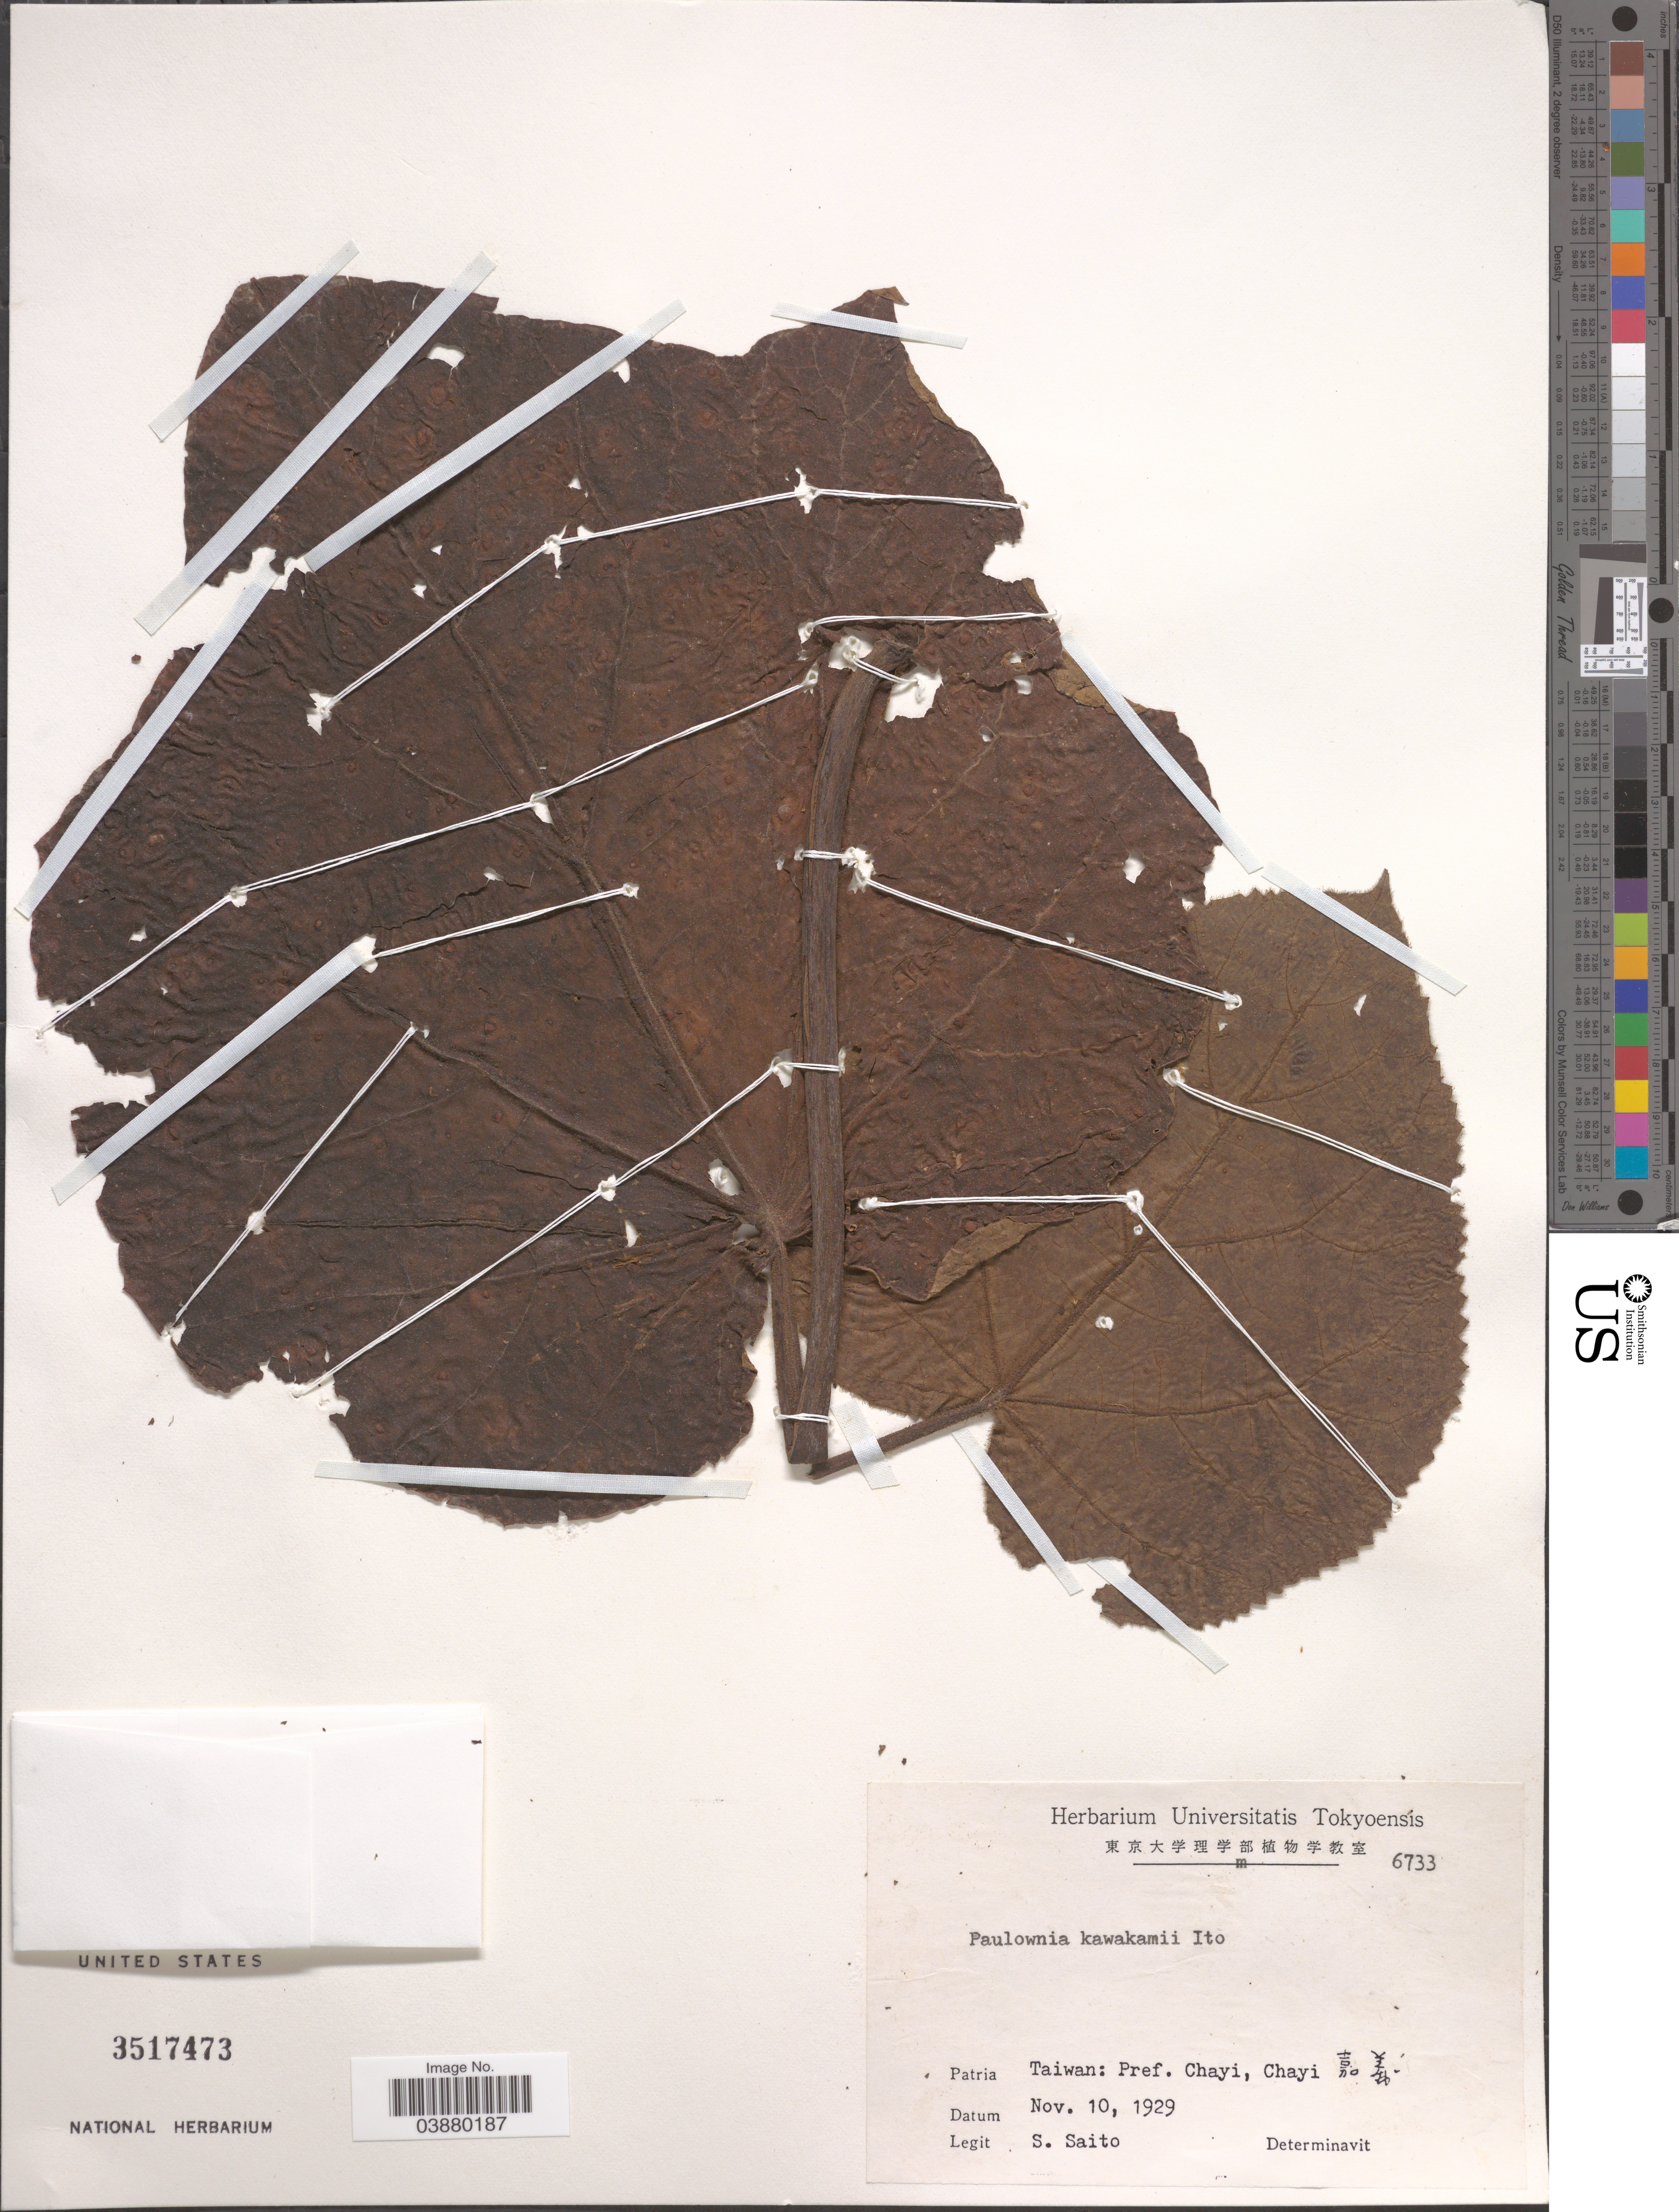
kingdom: Plantae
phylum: Tracheophyta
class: Magnoliopsida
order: Lamiales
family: Paulowniaceae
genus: Paulownia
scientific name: Paulownia kawakamii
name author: T. Itô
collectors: S. Saito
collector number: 6733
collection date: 1929-11-10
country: Taiwan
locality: Pref. Chayi, Chayi X.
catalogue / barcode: US 3517473